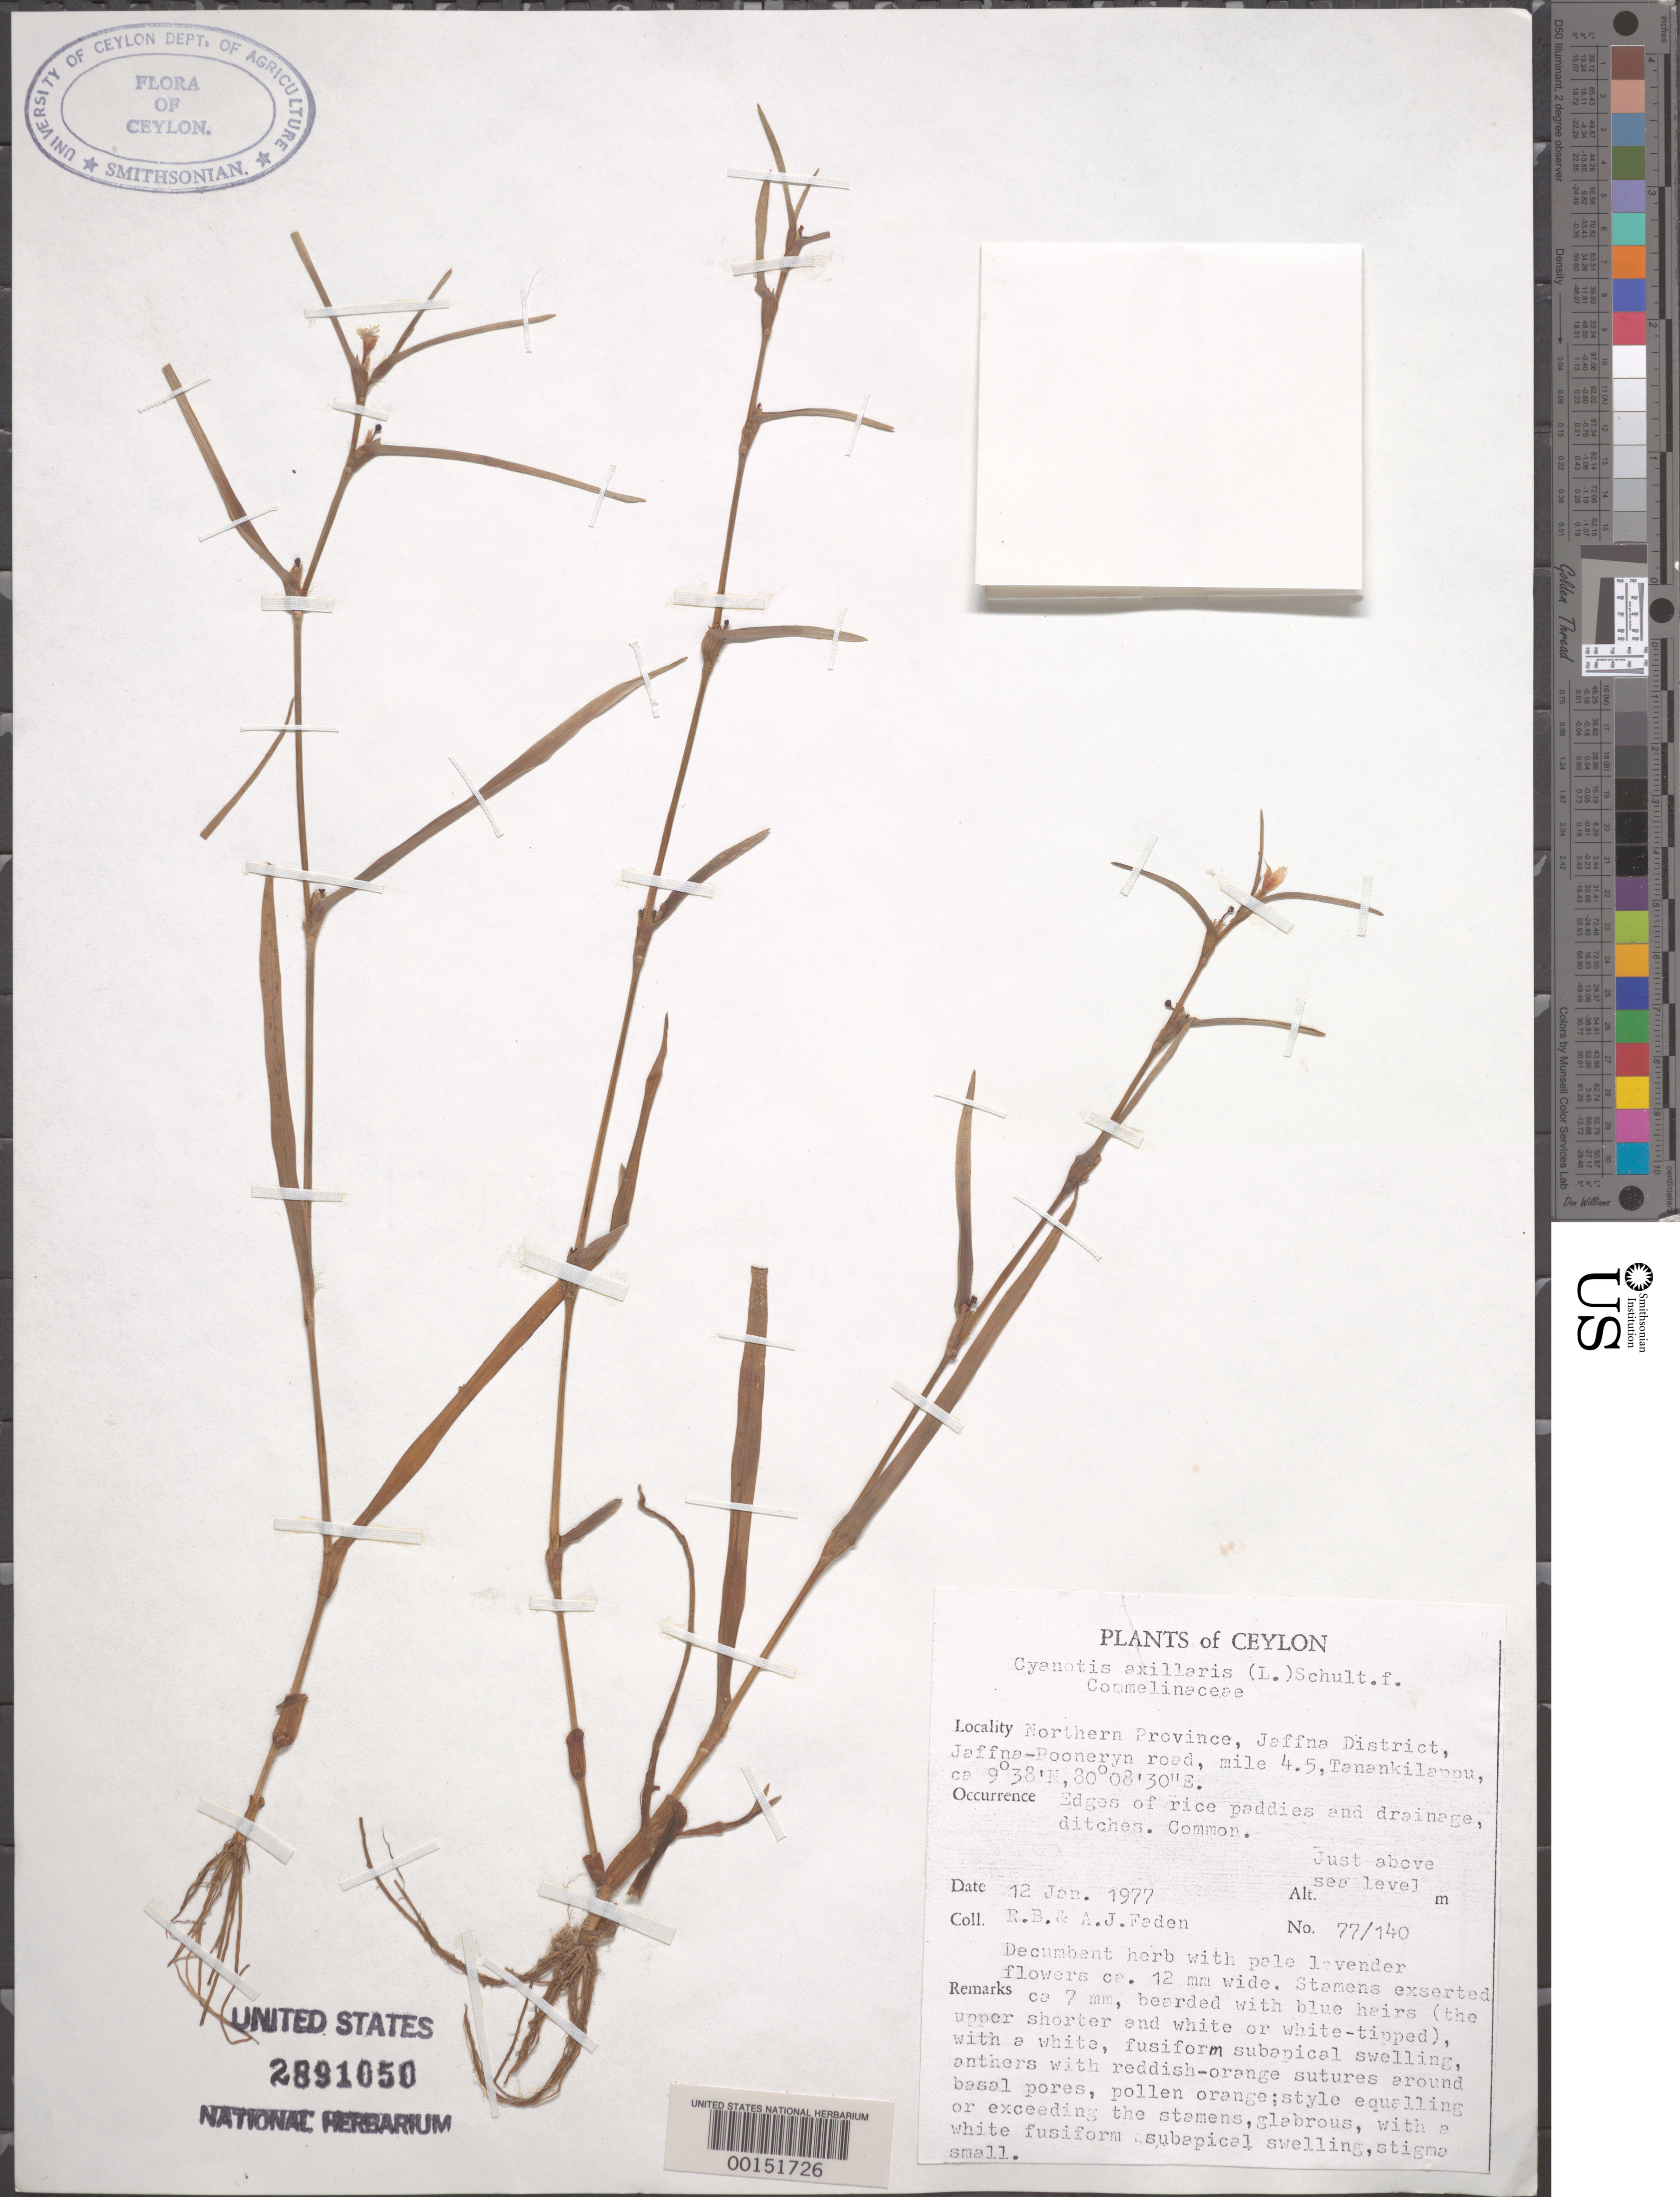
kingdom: Plantae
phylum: Tracheophyta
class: Liliopsida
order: Commelinales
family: Commelinaceae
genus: Cyanotis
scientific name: Cyanotis axillaris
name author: (L.) D. Don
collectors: R. B. Faden & A. J. Faden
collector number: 77/140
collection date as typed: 12 Jan 1977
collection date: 1977-01-12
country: Sri Lanka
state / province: Northern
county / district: Jaffna Dist.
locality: Tanankilappu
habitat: Edge of rice paddy and drainage ditches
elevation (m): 1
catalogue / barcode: US 2891050